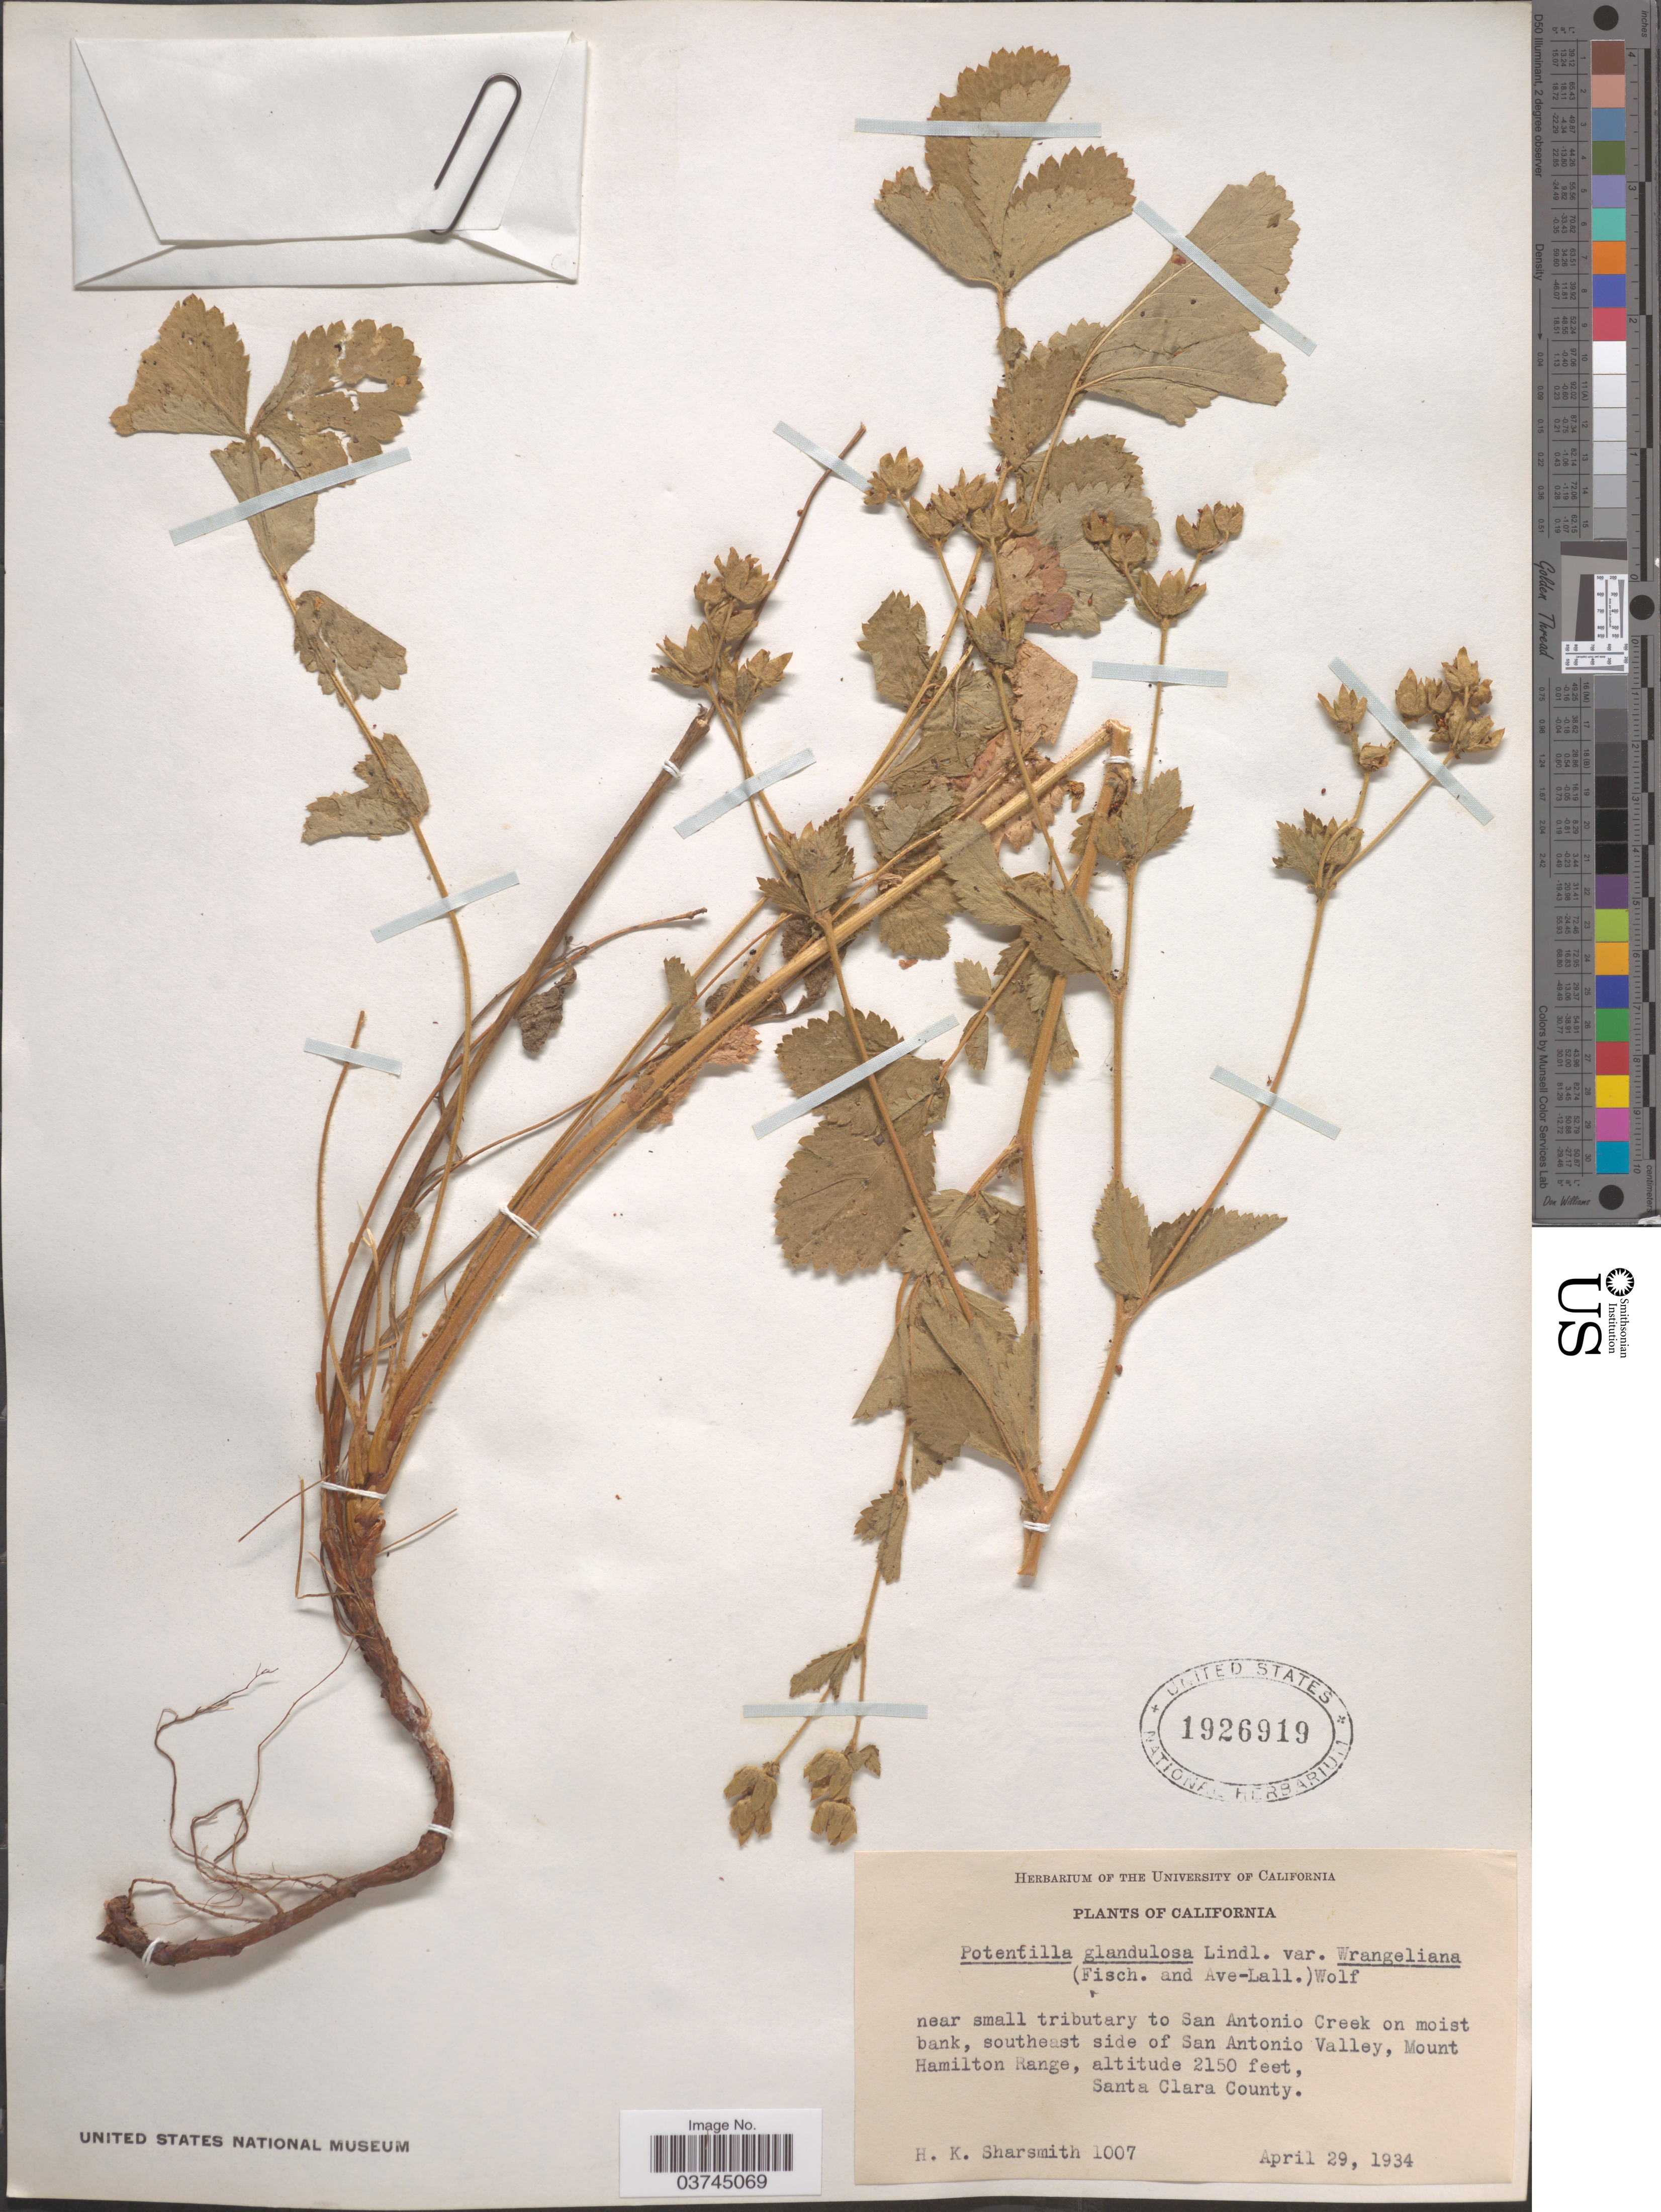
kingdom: Plantae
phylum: Tracheophyta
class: Magnoliopsida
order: Rosales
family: Rosaceae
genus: Drymocallis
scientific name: Drymocallis glandulosa var. wrangelliana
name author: (Greene) Ertter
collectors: H. Sharsmith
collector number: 1007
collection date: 1934-04-29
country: United States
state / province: California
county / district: Santa Clara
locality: Near small tributary to San Antonio Creek on moist bank, southeast side of San Antonio Valley, Mount Hamilton Range. Santa Clara County.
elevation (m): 655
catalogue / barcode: US 1926919